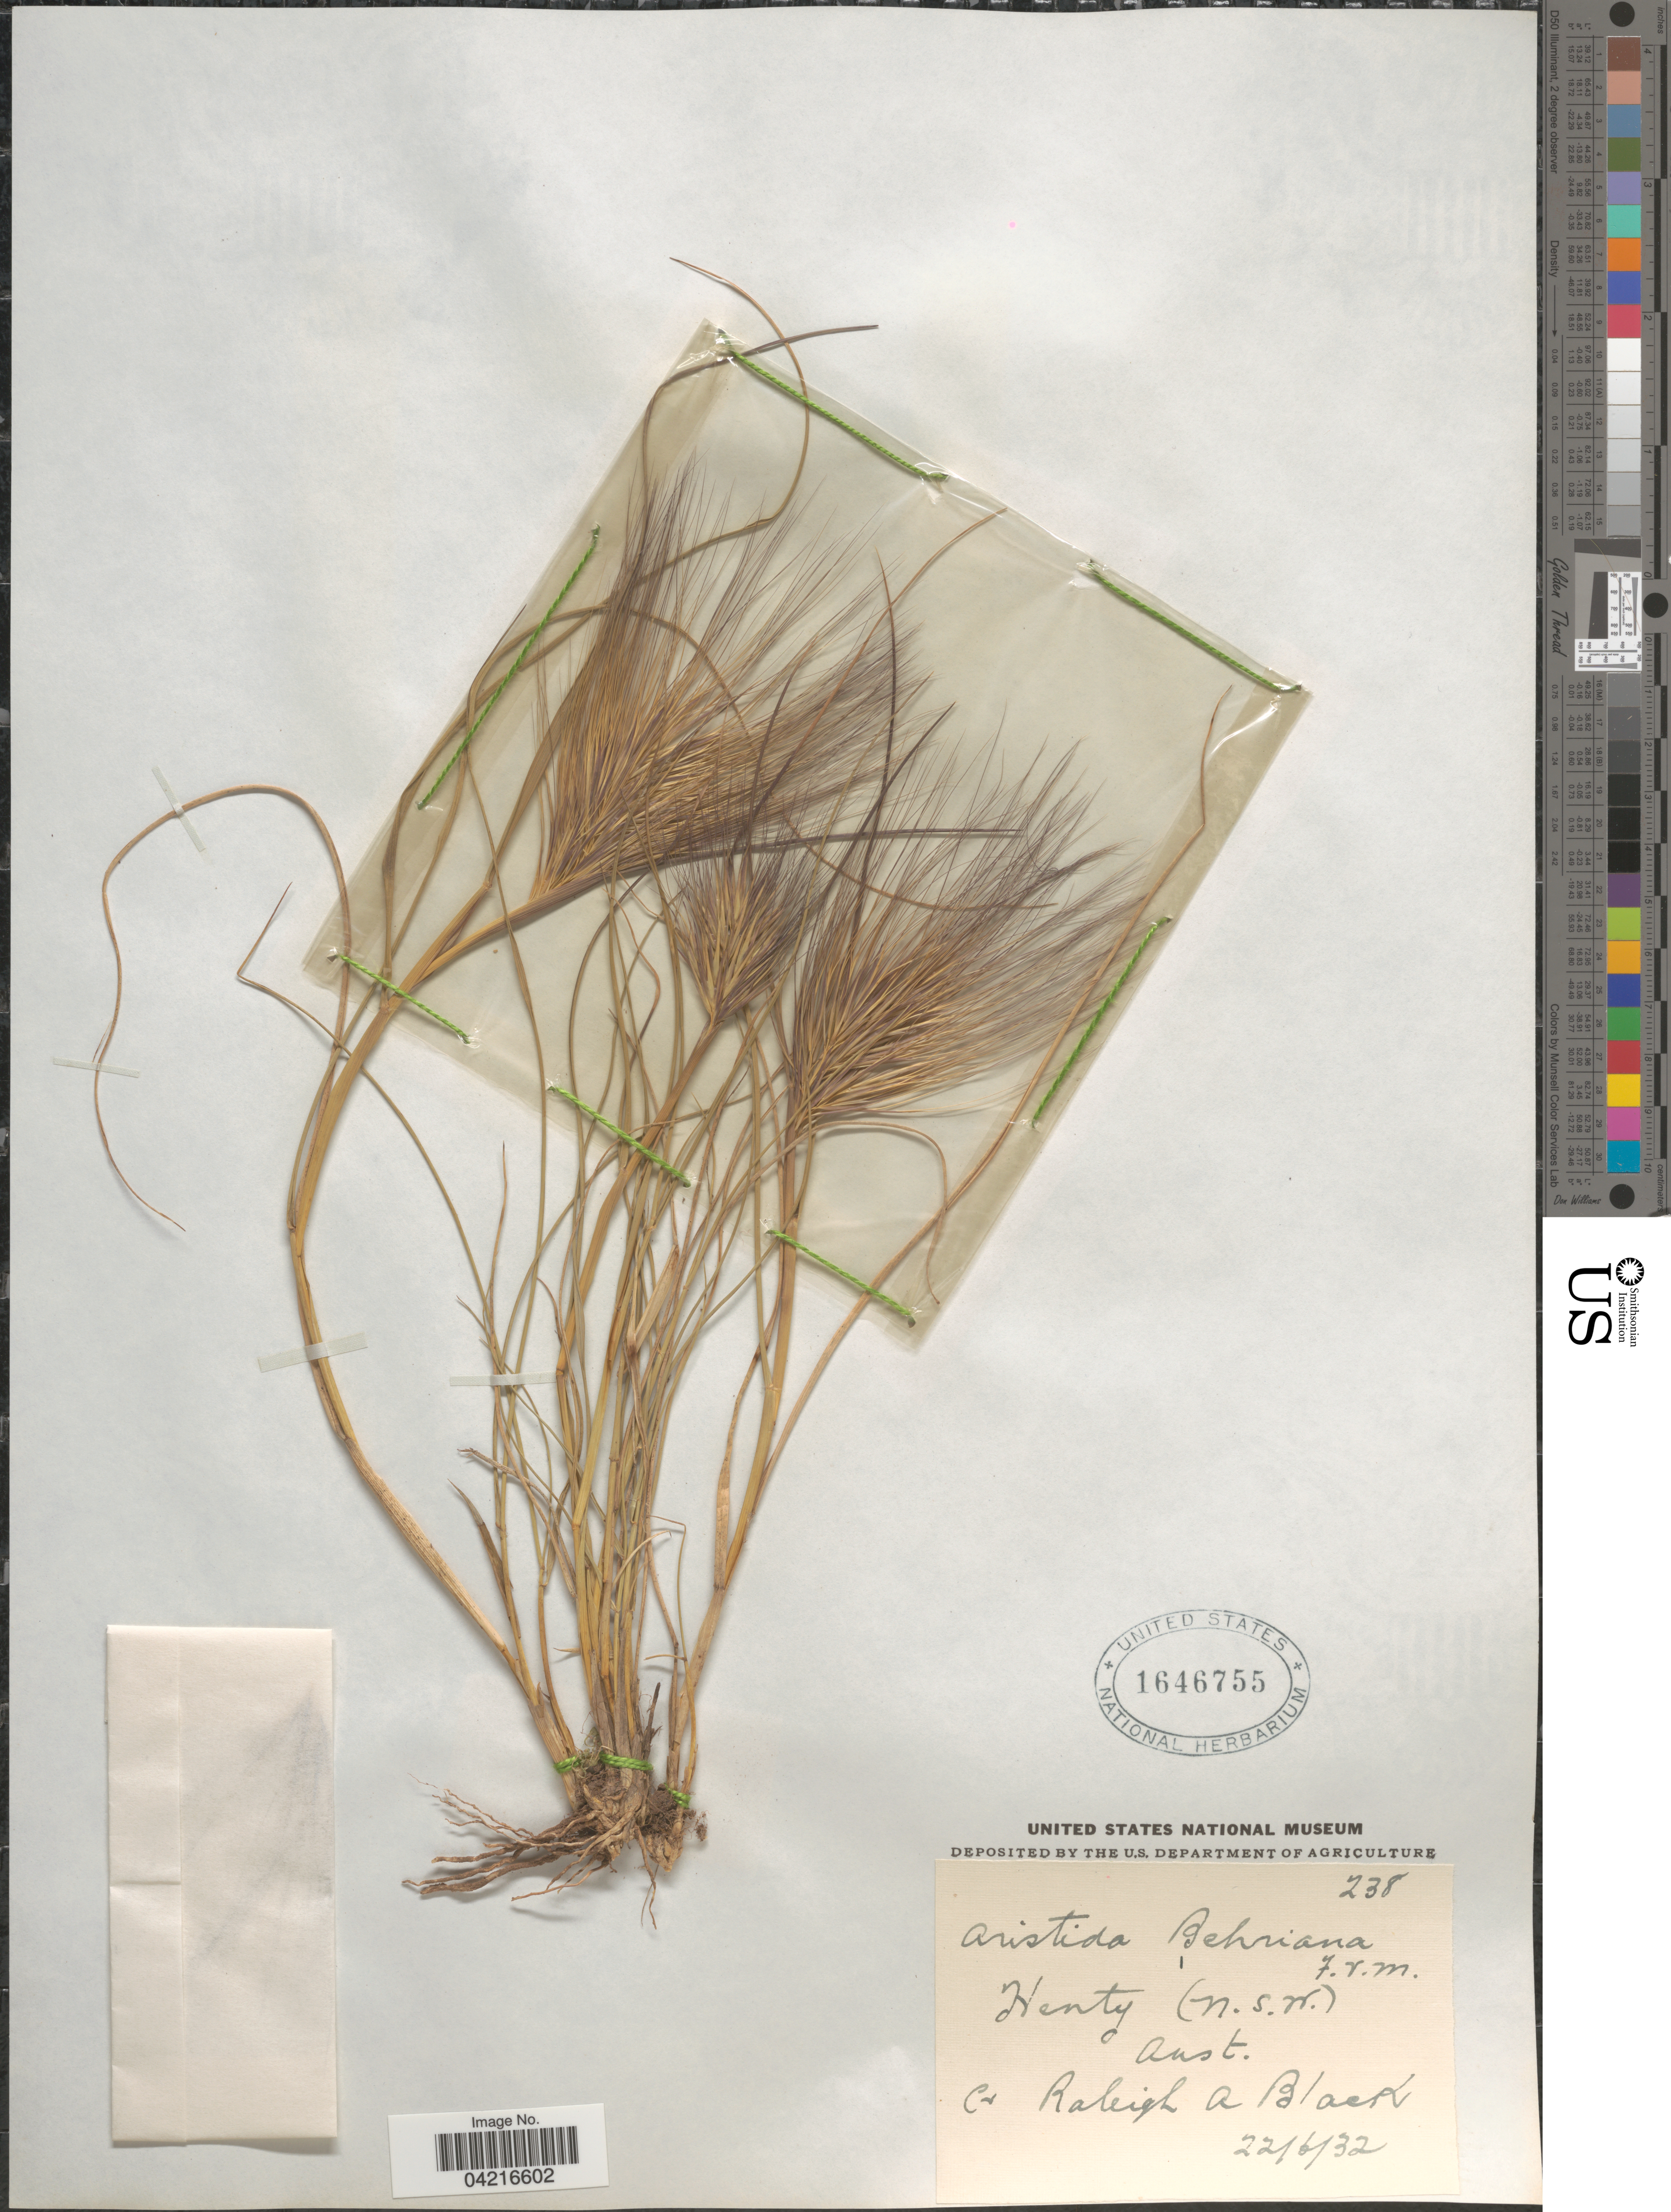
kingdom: Plantae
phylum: Tracheophyta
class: Liliopsida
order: Poales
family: Poaceae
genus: Aristida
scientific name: Aristida behriana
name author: F. Muell.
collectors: R. A. Black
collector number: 238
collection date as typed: Transcribed d/m/y: 22/6/32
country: Australia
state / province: New South Wales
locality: Henty.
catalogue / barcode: US 1646755